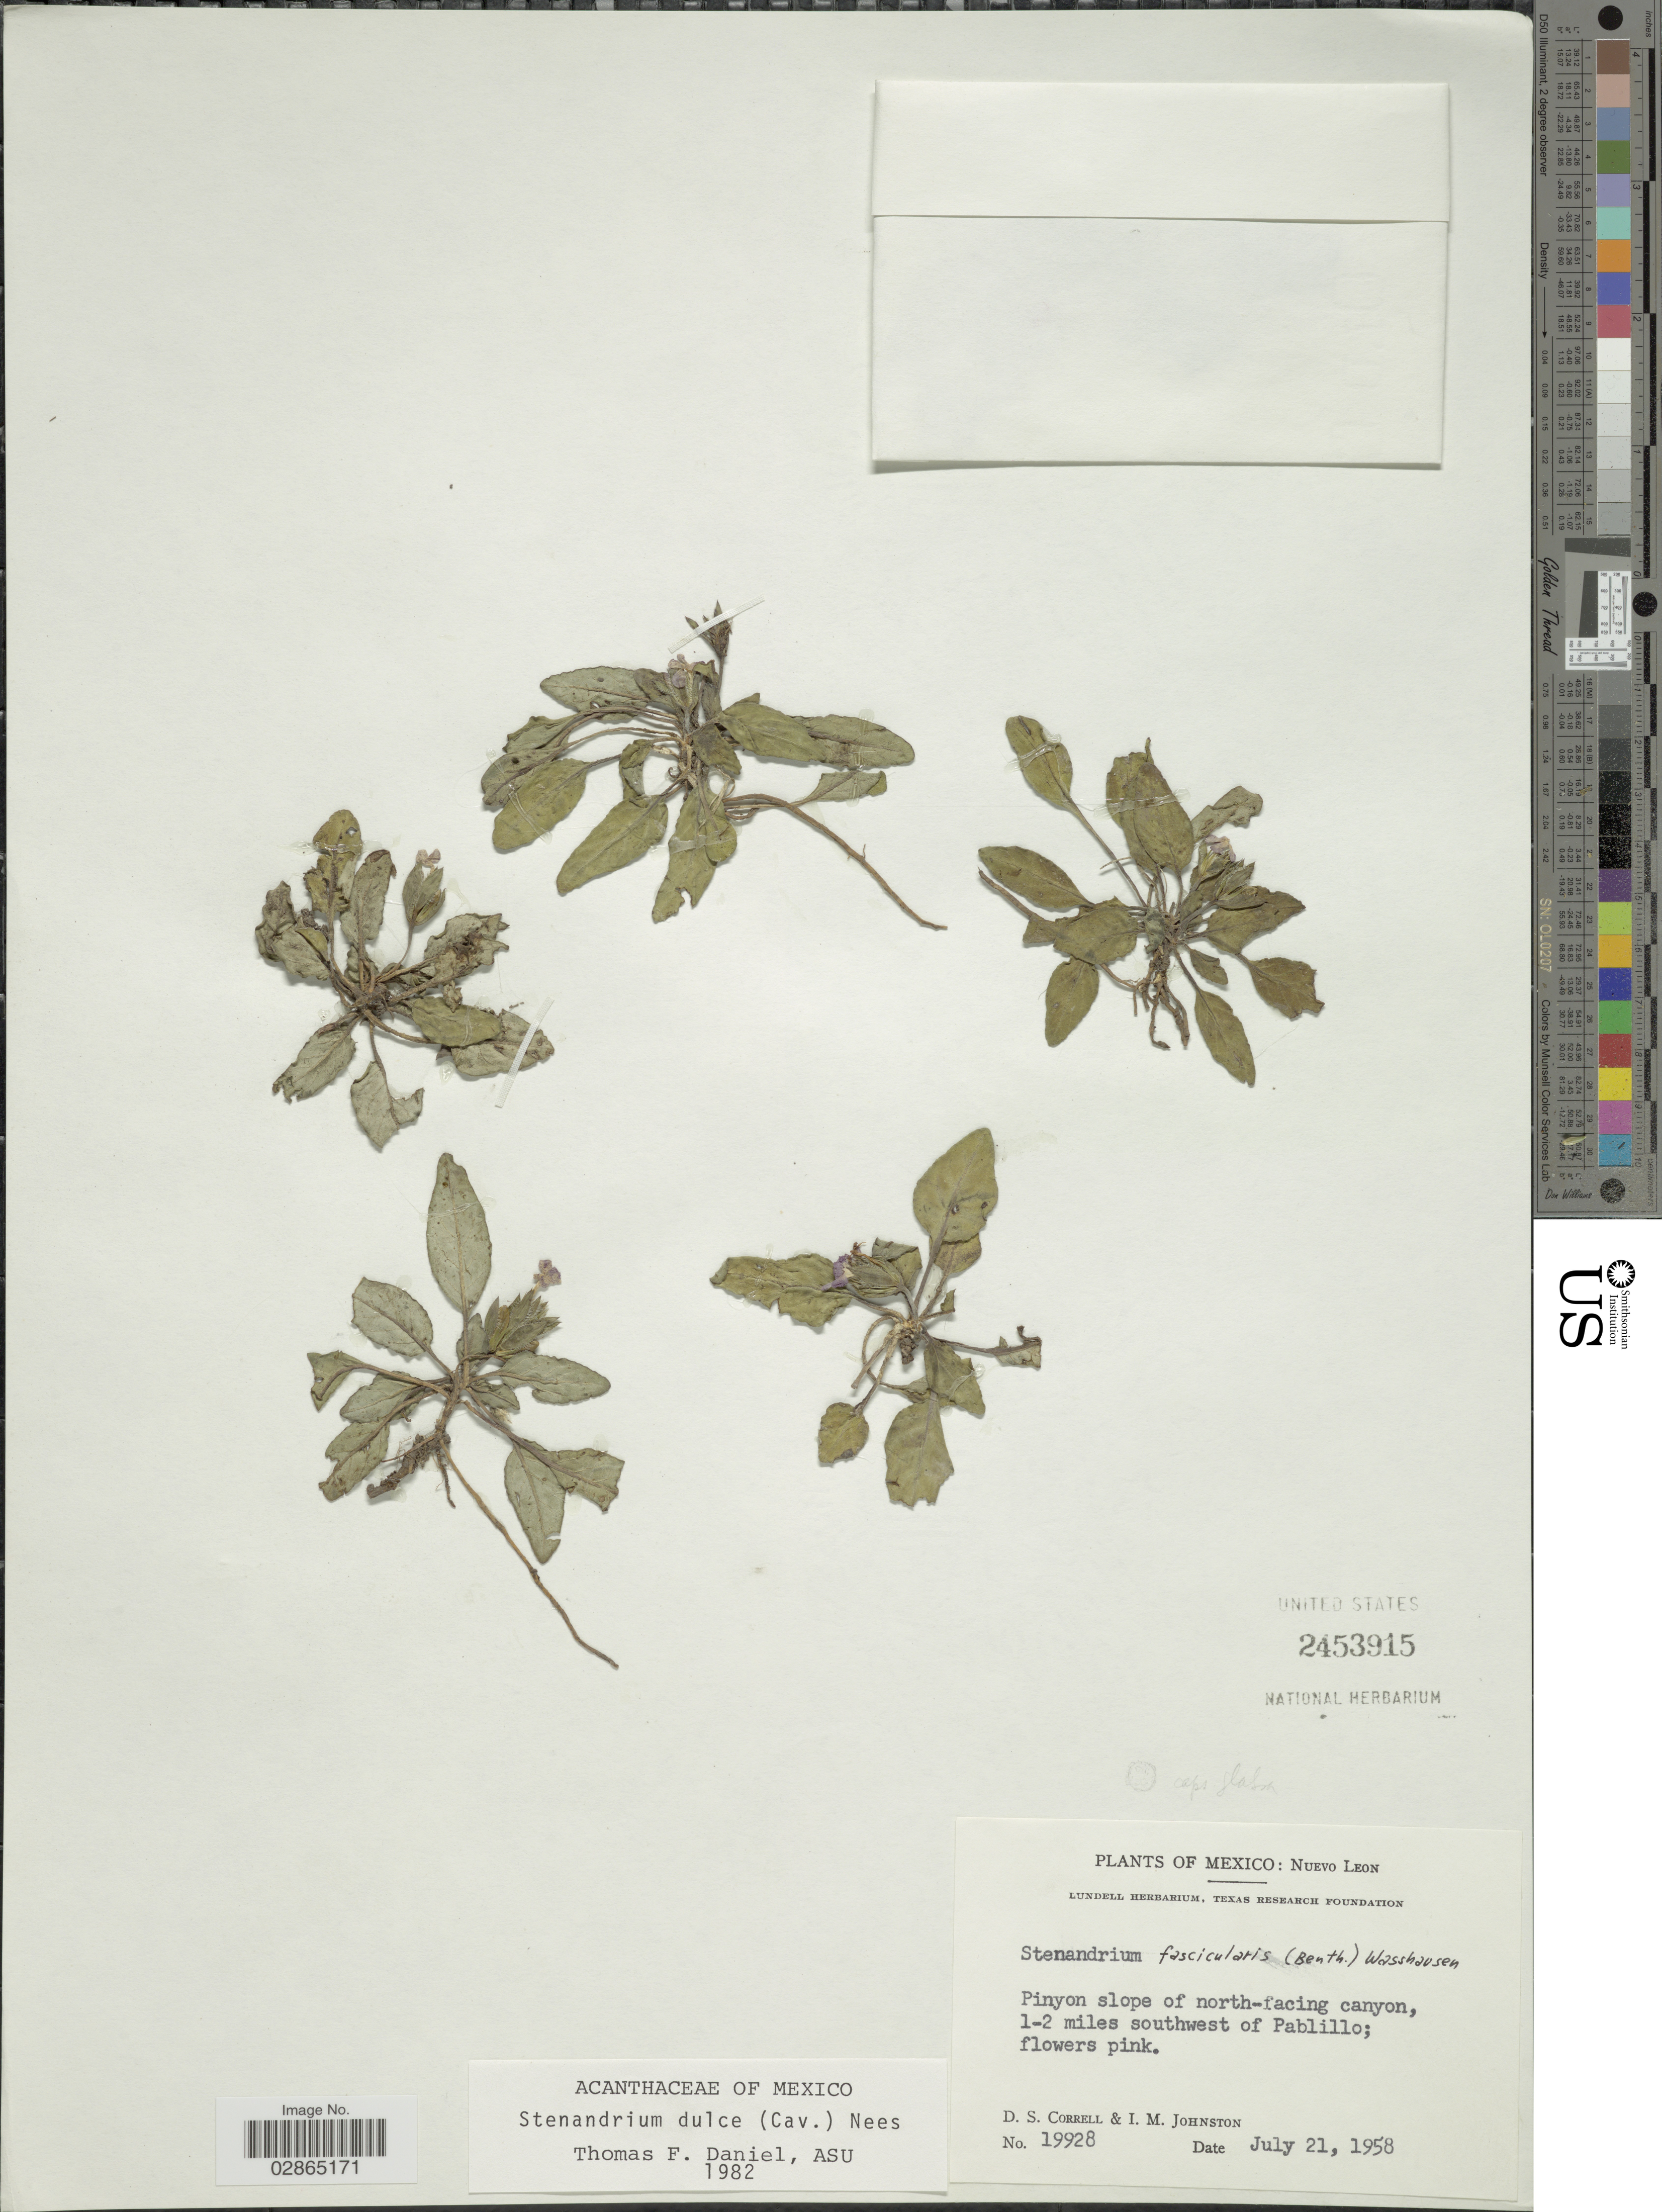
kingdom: Plantae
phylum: Tracheophyta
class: Magnoliopsida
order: Lamiales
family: Acanthaceae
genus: Stenandrium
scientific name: Stenandrium fasciculare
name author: (Benth.) Wassh.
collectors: D. S. Correll & I.M. Johnston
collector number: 19928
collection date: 1958-07-21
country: Mexico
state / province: Nuevo León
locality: Pinyon slope of north-facing canyon, 1-2 miles southwest of Pablillo.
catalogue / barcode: US 2453915